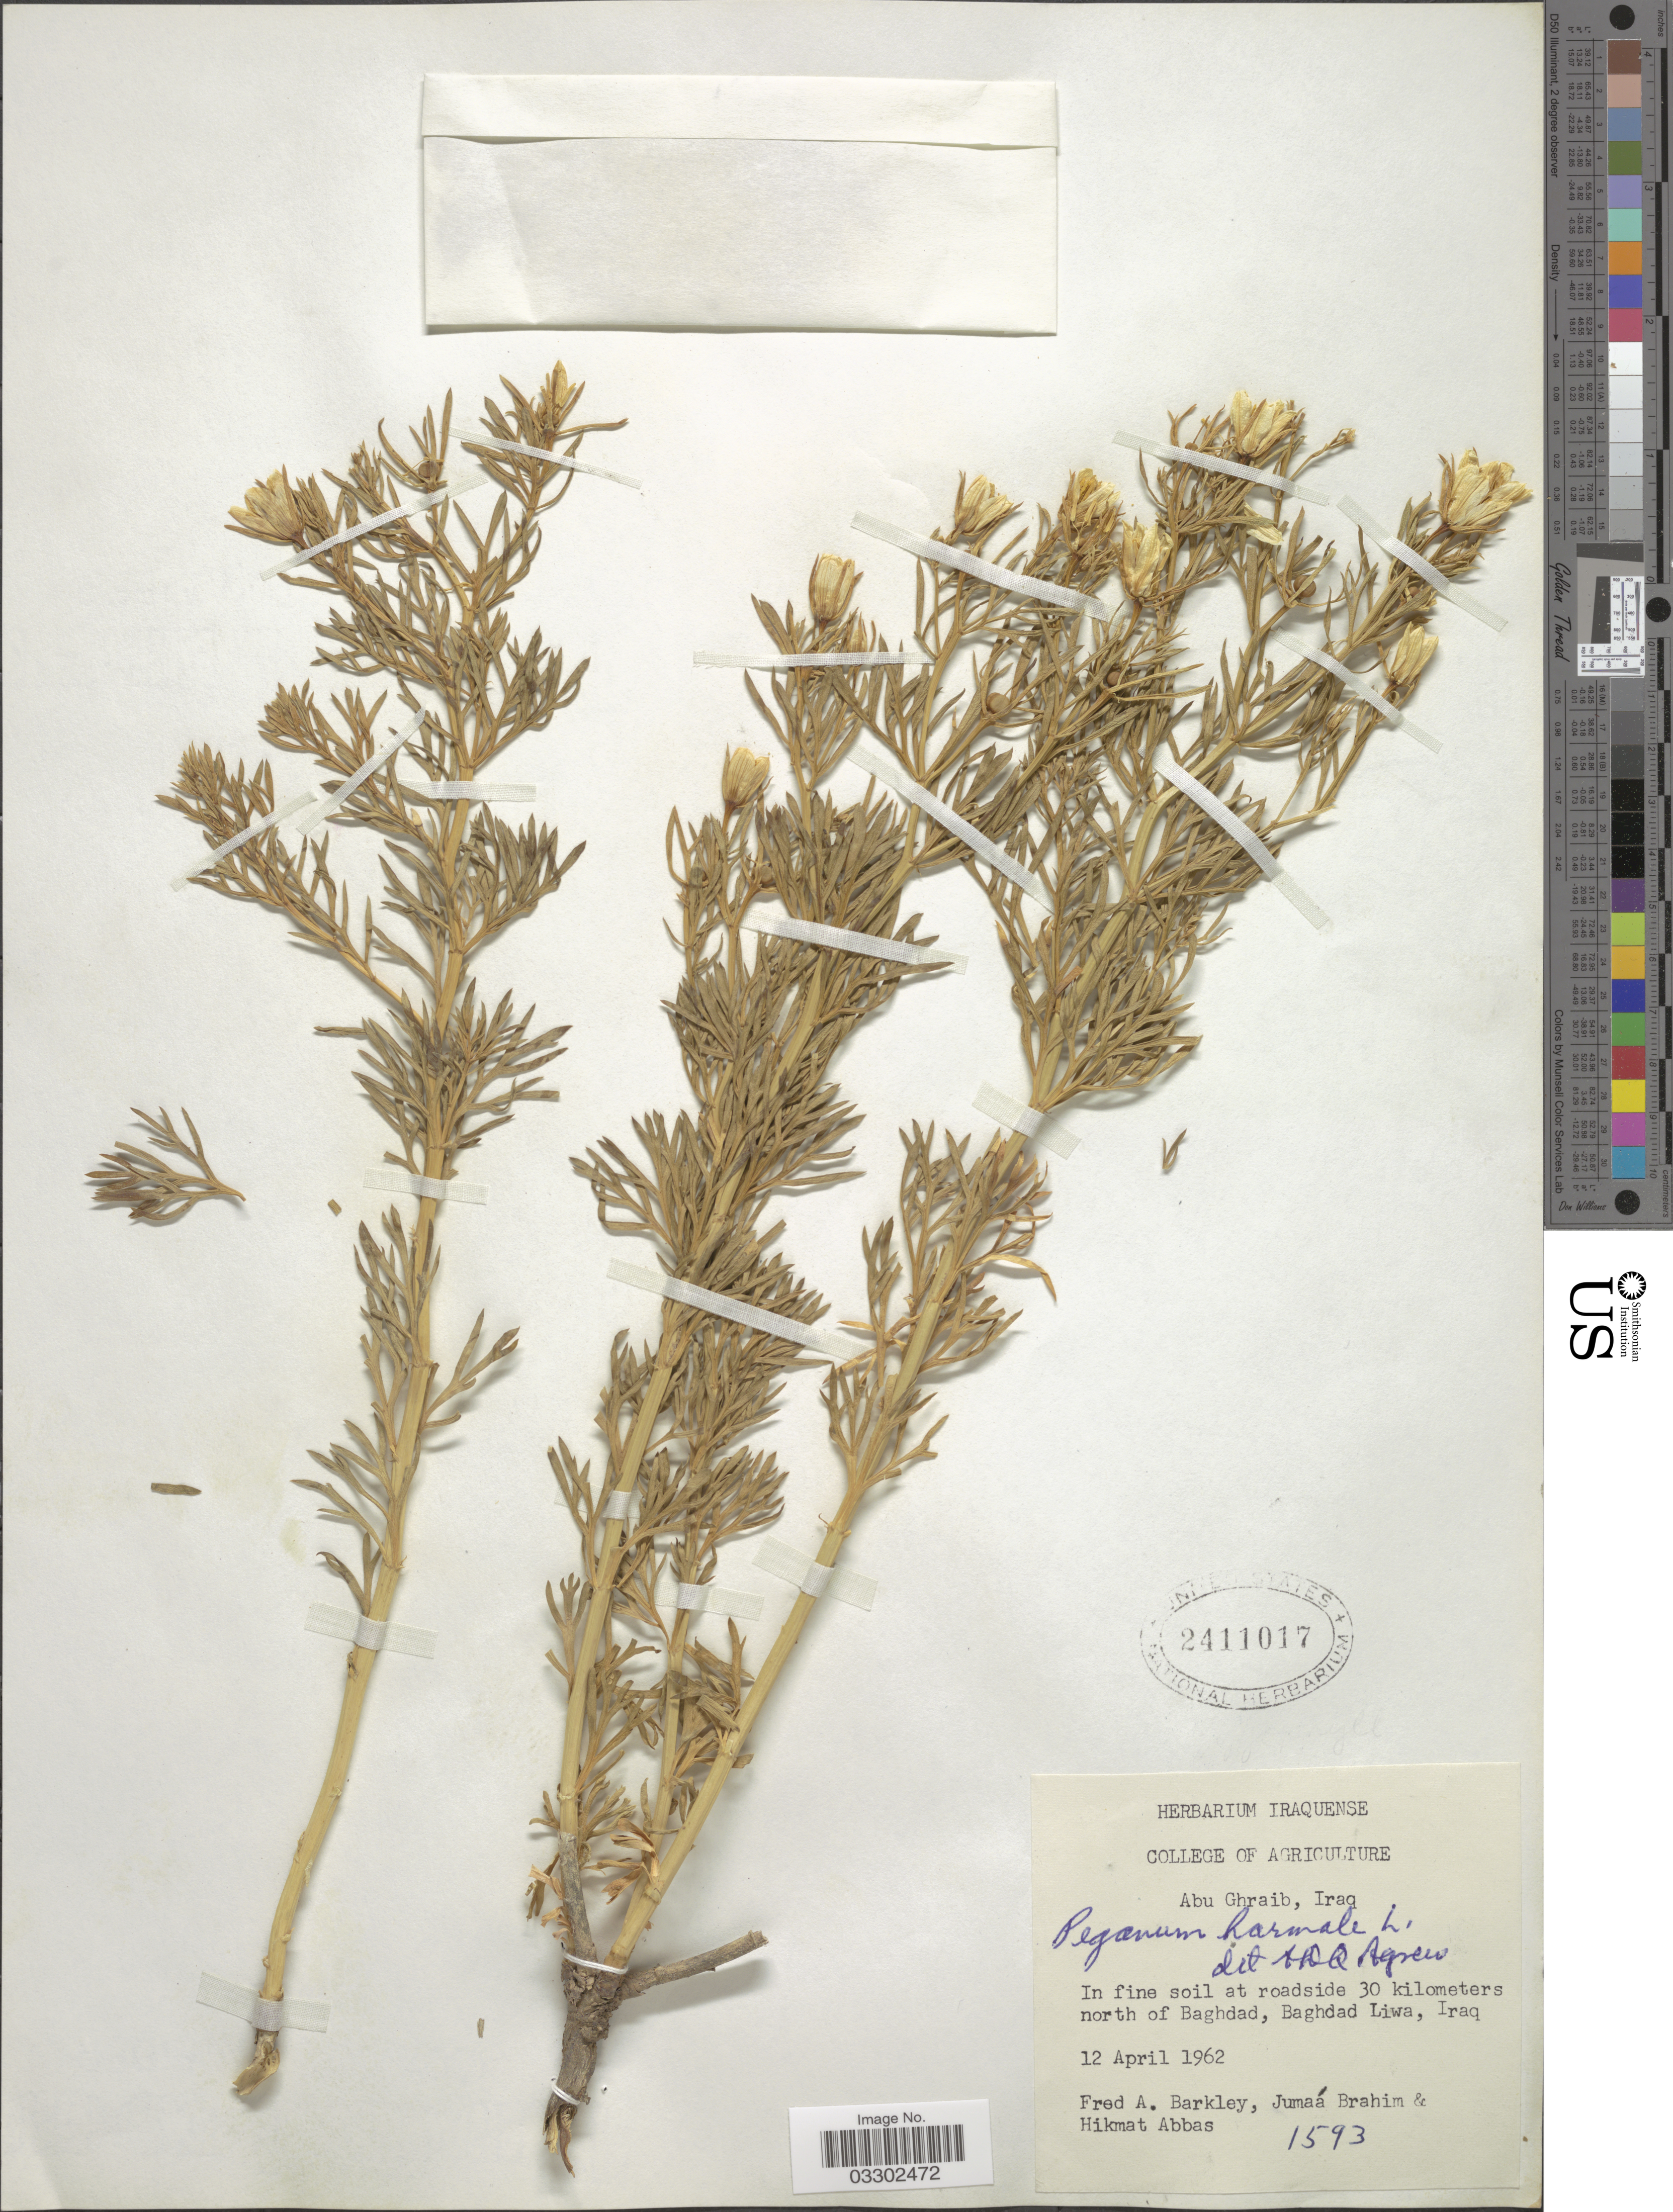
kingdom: Plantae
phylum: Tracheophyta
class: Magnoliopsida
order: Sapindales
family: Tetradiclidaceae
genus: Peganum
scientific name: Peganum harmala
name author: L.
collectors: F. A. Barkley, Brahim M., J. & H. Abbas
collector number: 1593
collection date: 1962-04-12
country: Iraq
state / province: Baghdad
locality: In fine soil at roadside 30 kilometers north of Baghdad, Baghdad Liwa.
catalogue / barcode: US 2411017